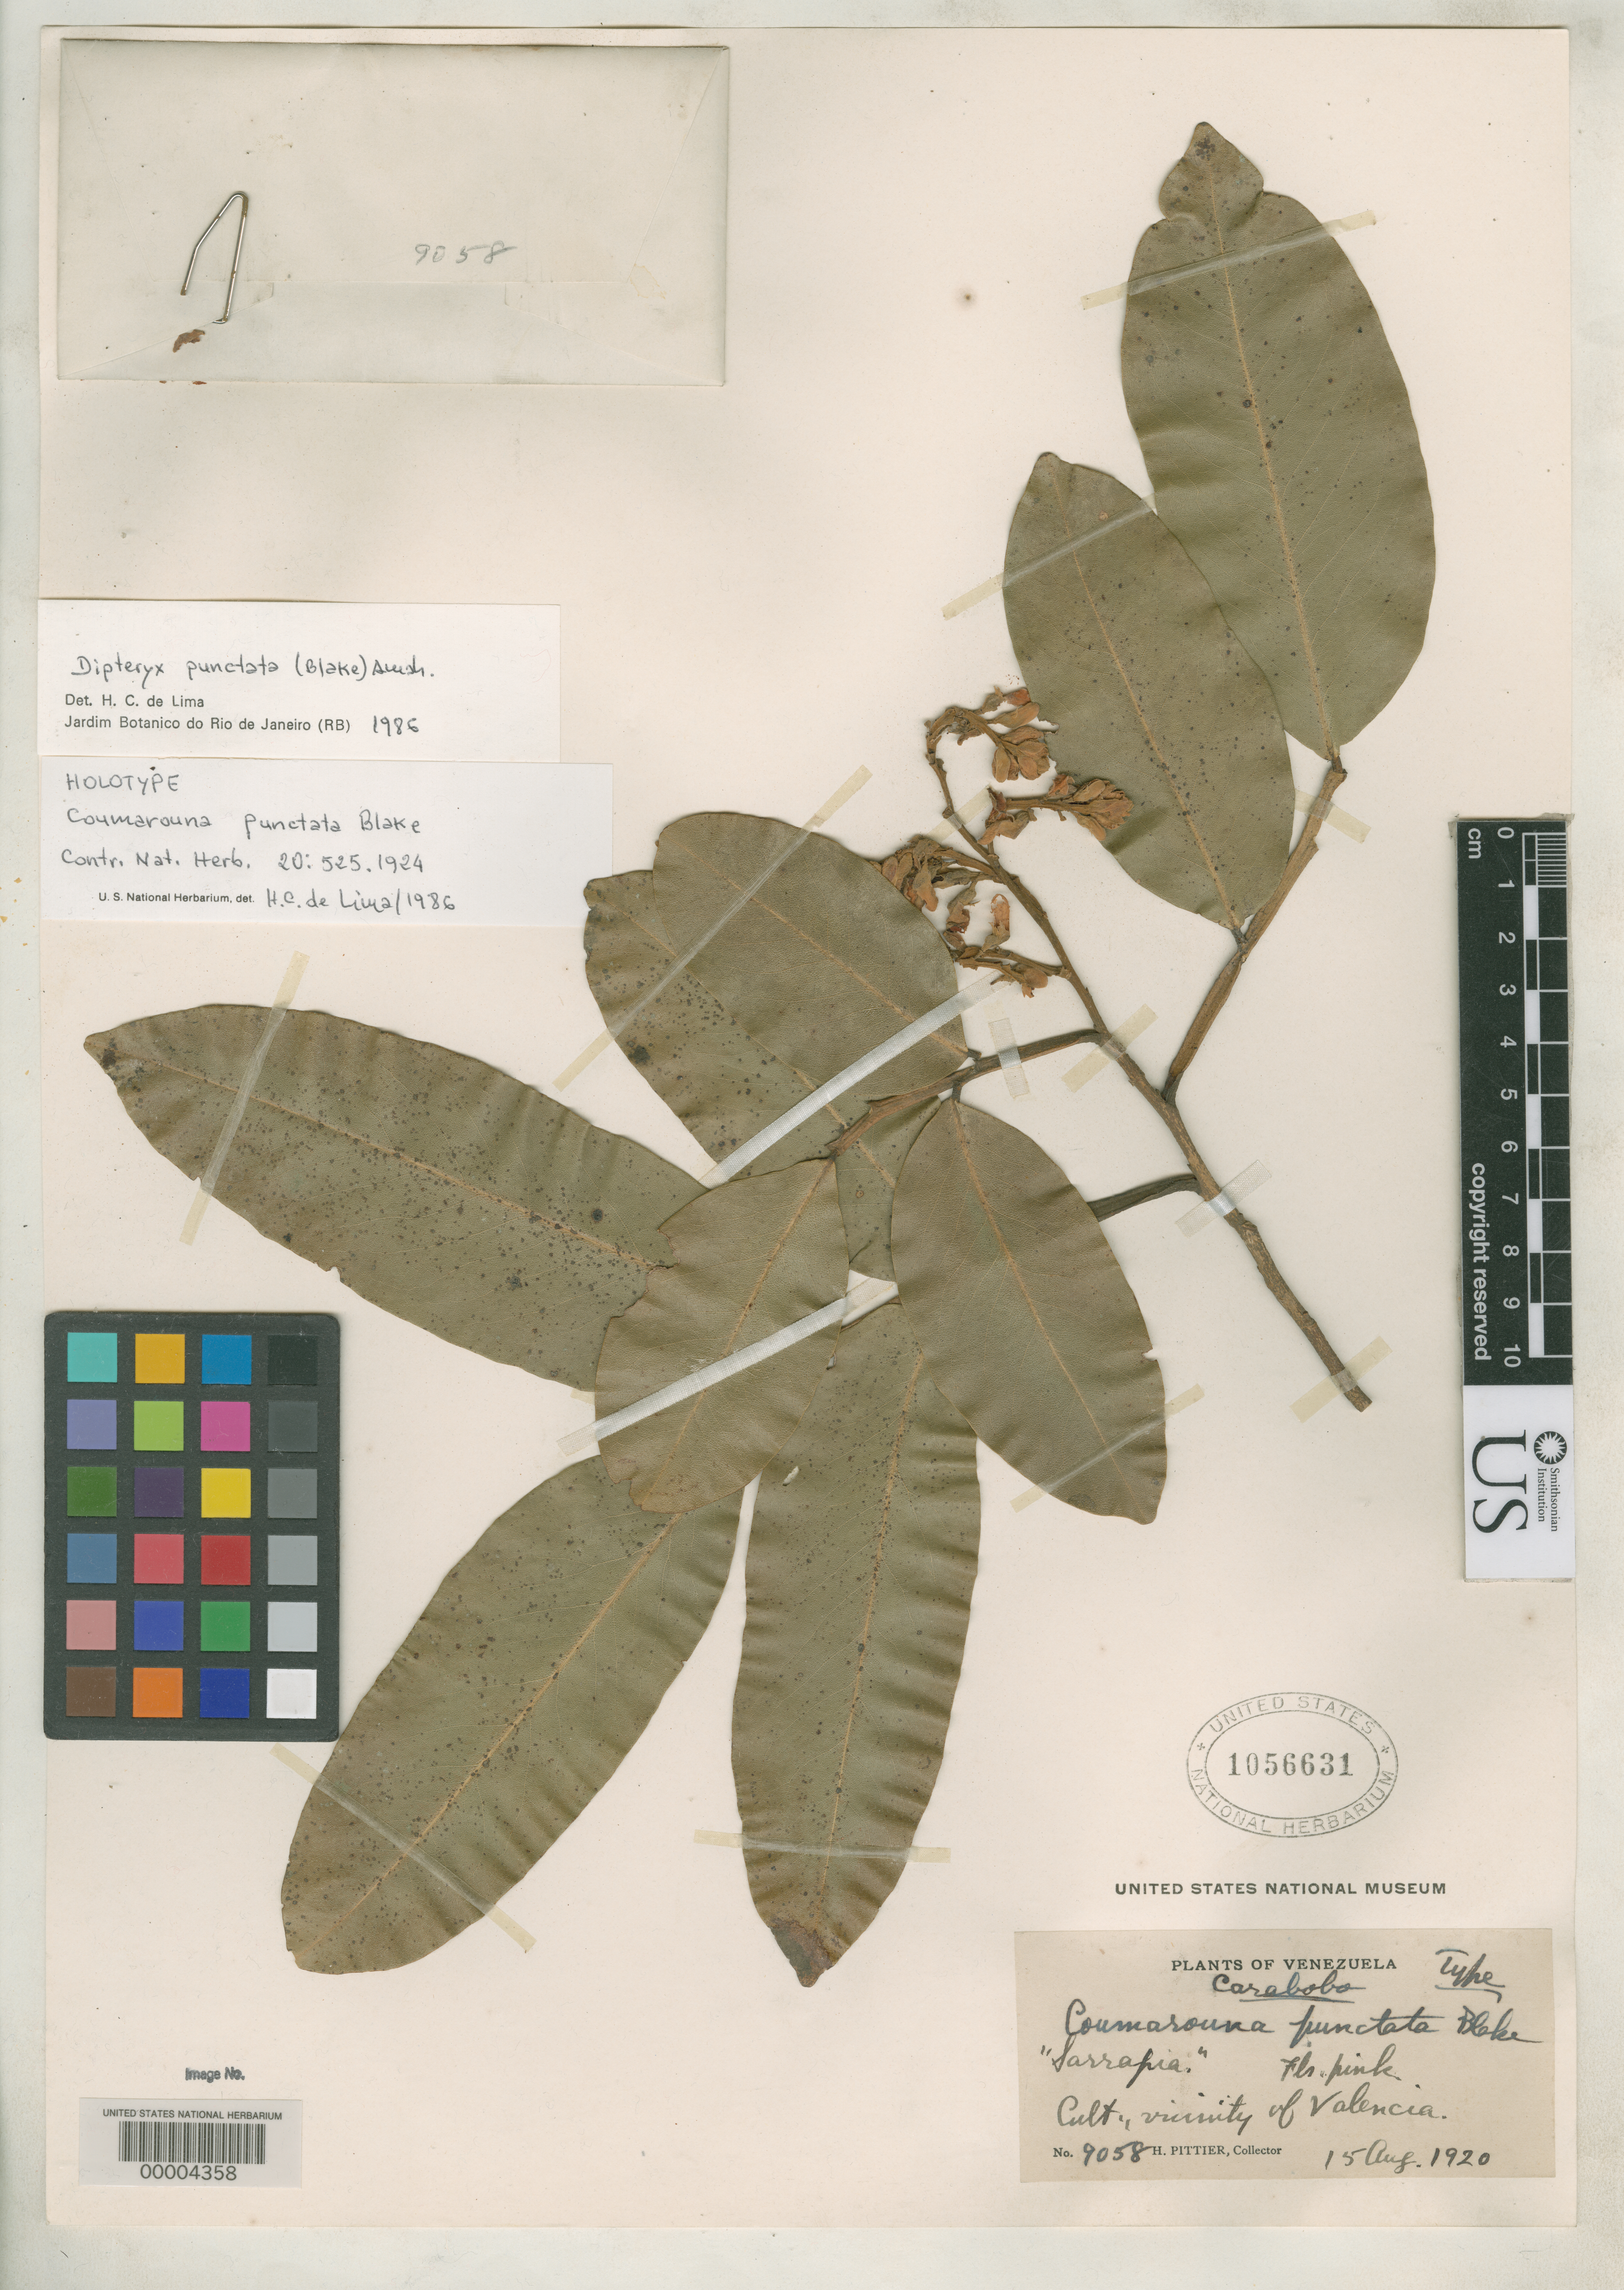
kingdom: Plantae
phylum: Tracheophyta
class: Magnoliopsida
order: Fabales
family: Fabaceae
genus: Coumarouna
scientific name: Coumarouna punctata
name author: S.F. Blake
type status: Holotype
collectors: H. F. Pittier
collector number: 9058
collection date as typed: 15 Aug 1920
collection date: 1920-08-15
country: Venezuela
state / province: Carabobo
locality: Vicinity of Valencia.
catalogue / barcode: US 1056631